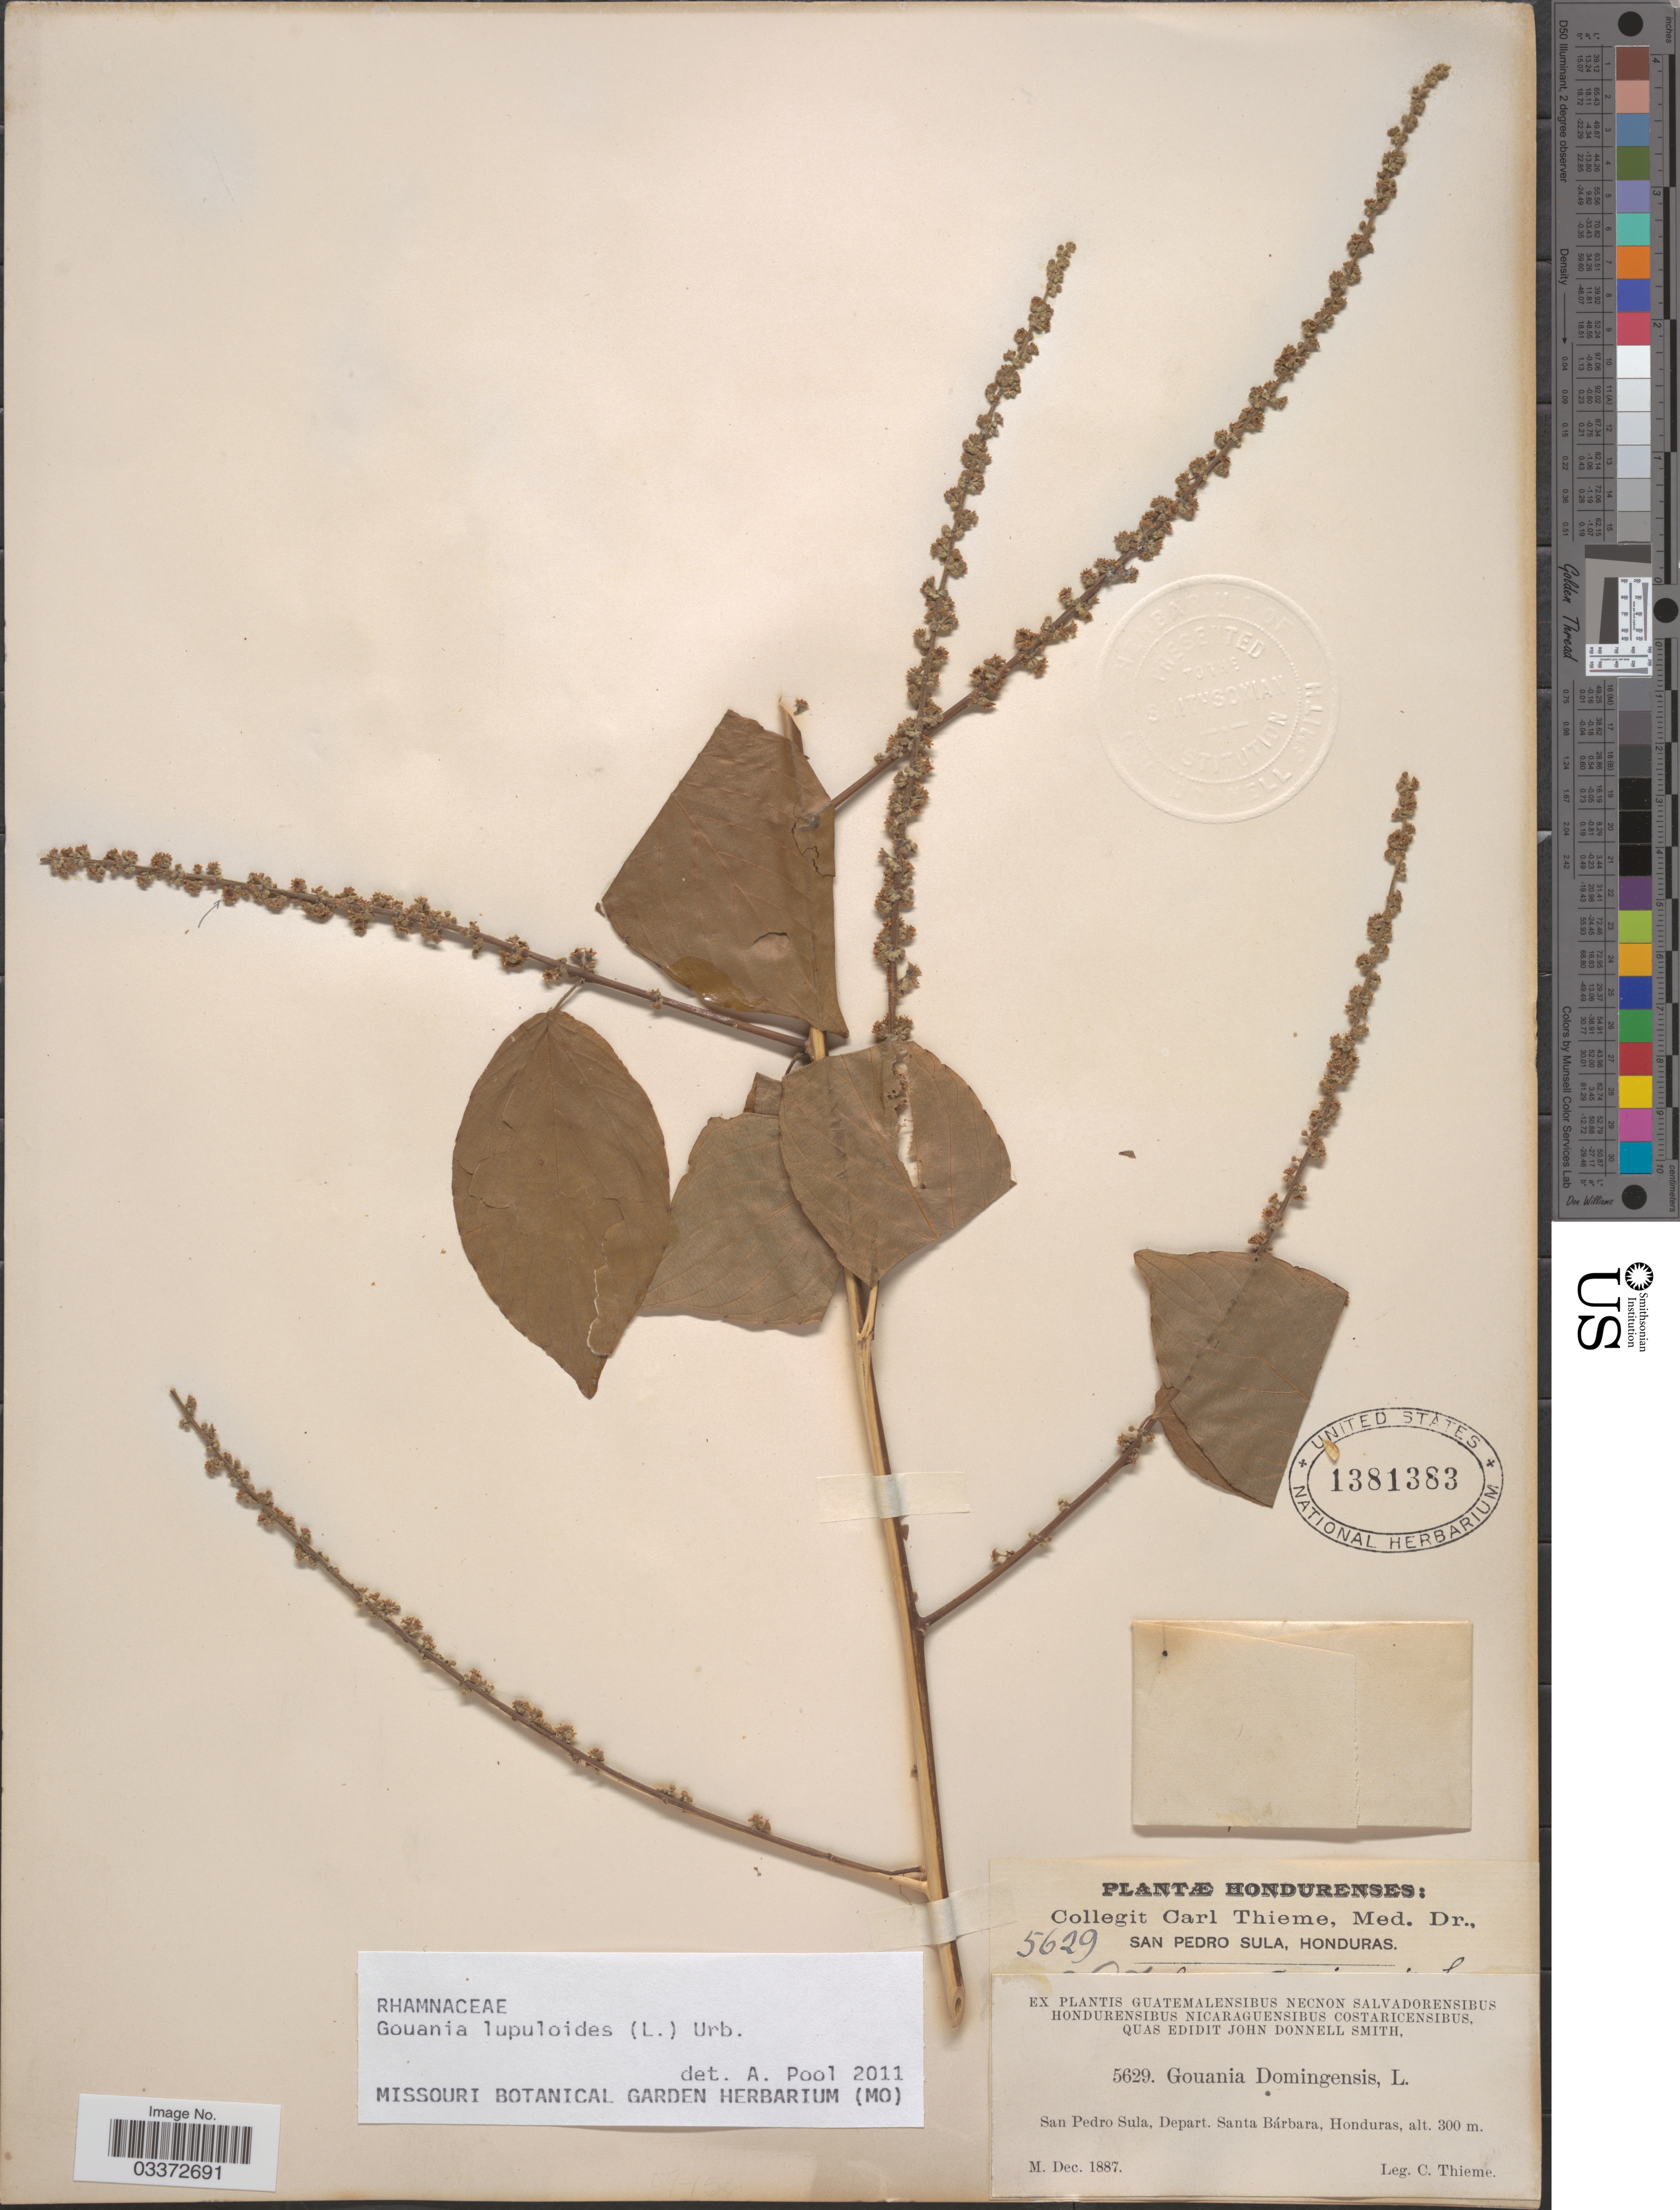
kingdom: Plantae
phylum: Tracheophyta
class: Magnoliopsida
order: Rosales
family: Rhamnaceae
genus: Gouania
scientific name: Gouania lupuloides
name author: (L.) Urb.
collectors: C. Thieme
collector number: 5629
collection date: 1887-12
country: Honduras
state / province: Santa Bárbara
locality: San Pedro Sula, Depart. Santa Bárbara.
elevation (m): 300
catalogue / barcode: US 1381383